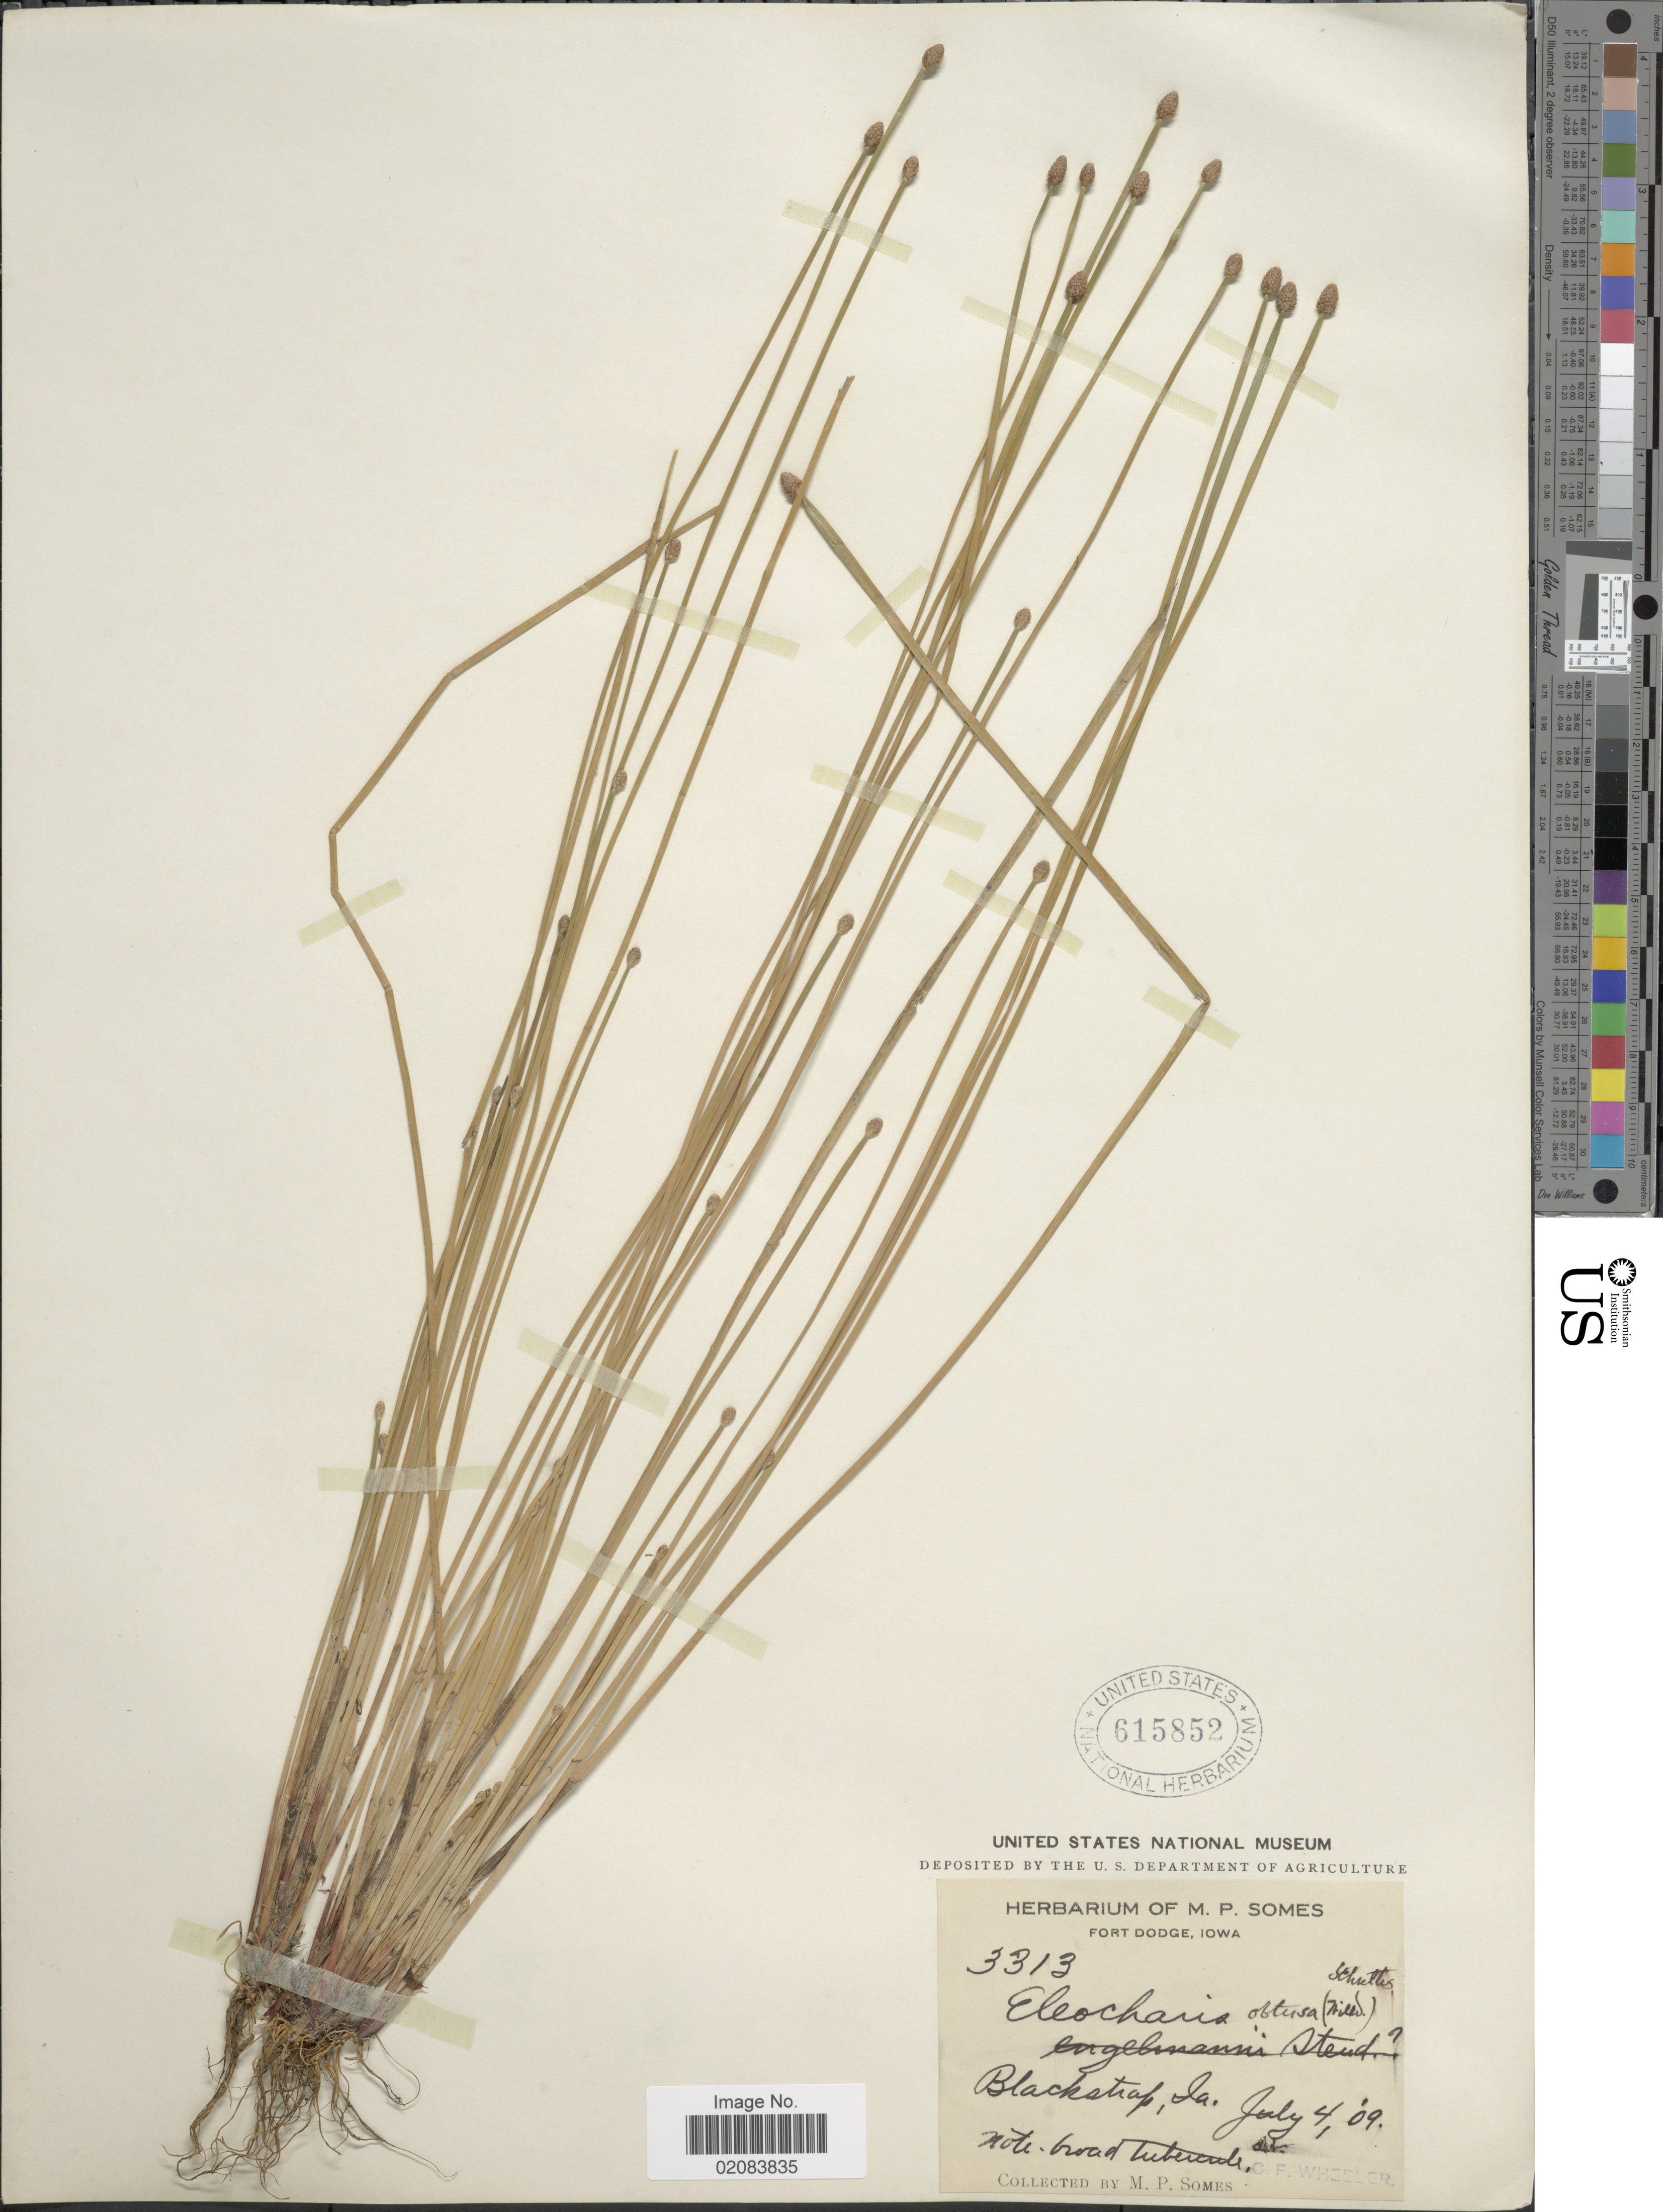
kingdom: Plantae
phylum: Tracheophyta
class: Liliopsida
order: Poales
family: Cyperaceae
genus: Eleocharis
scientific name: Eleocharis obtusa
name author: (Willd.) Schult.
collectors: M. Somes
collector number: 3313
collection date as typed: Transcribed d/m/y: 4/7/9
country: United States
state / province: Iowa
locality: Blackstrap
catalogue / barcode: US 615852